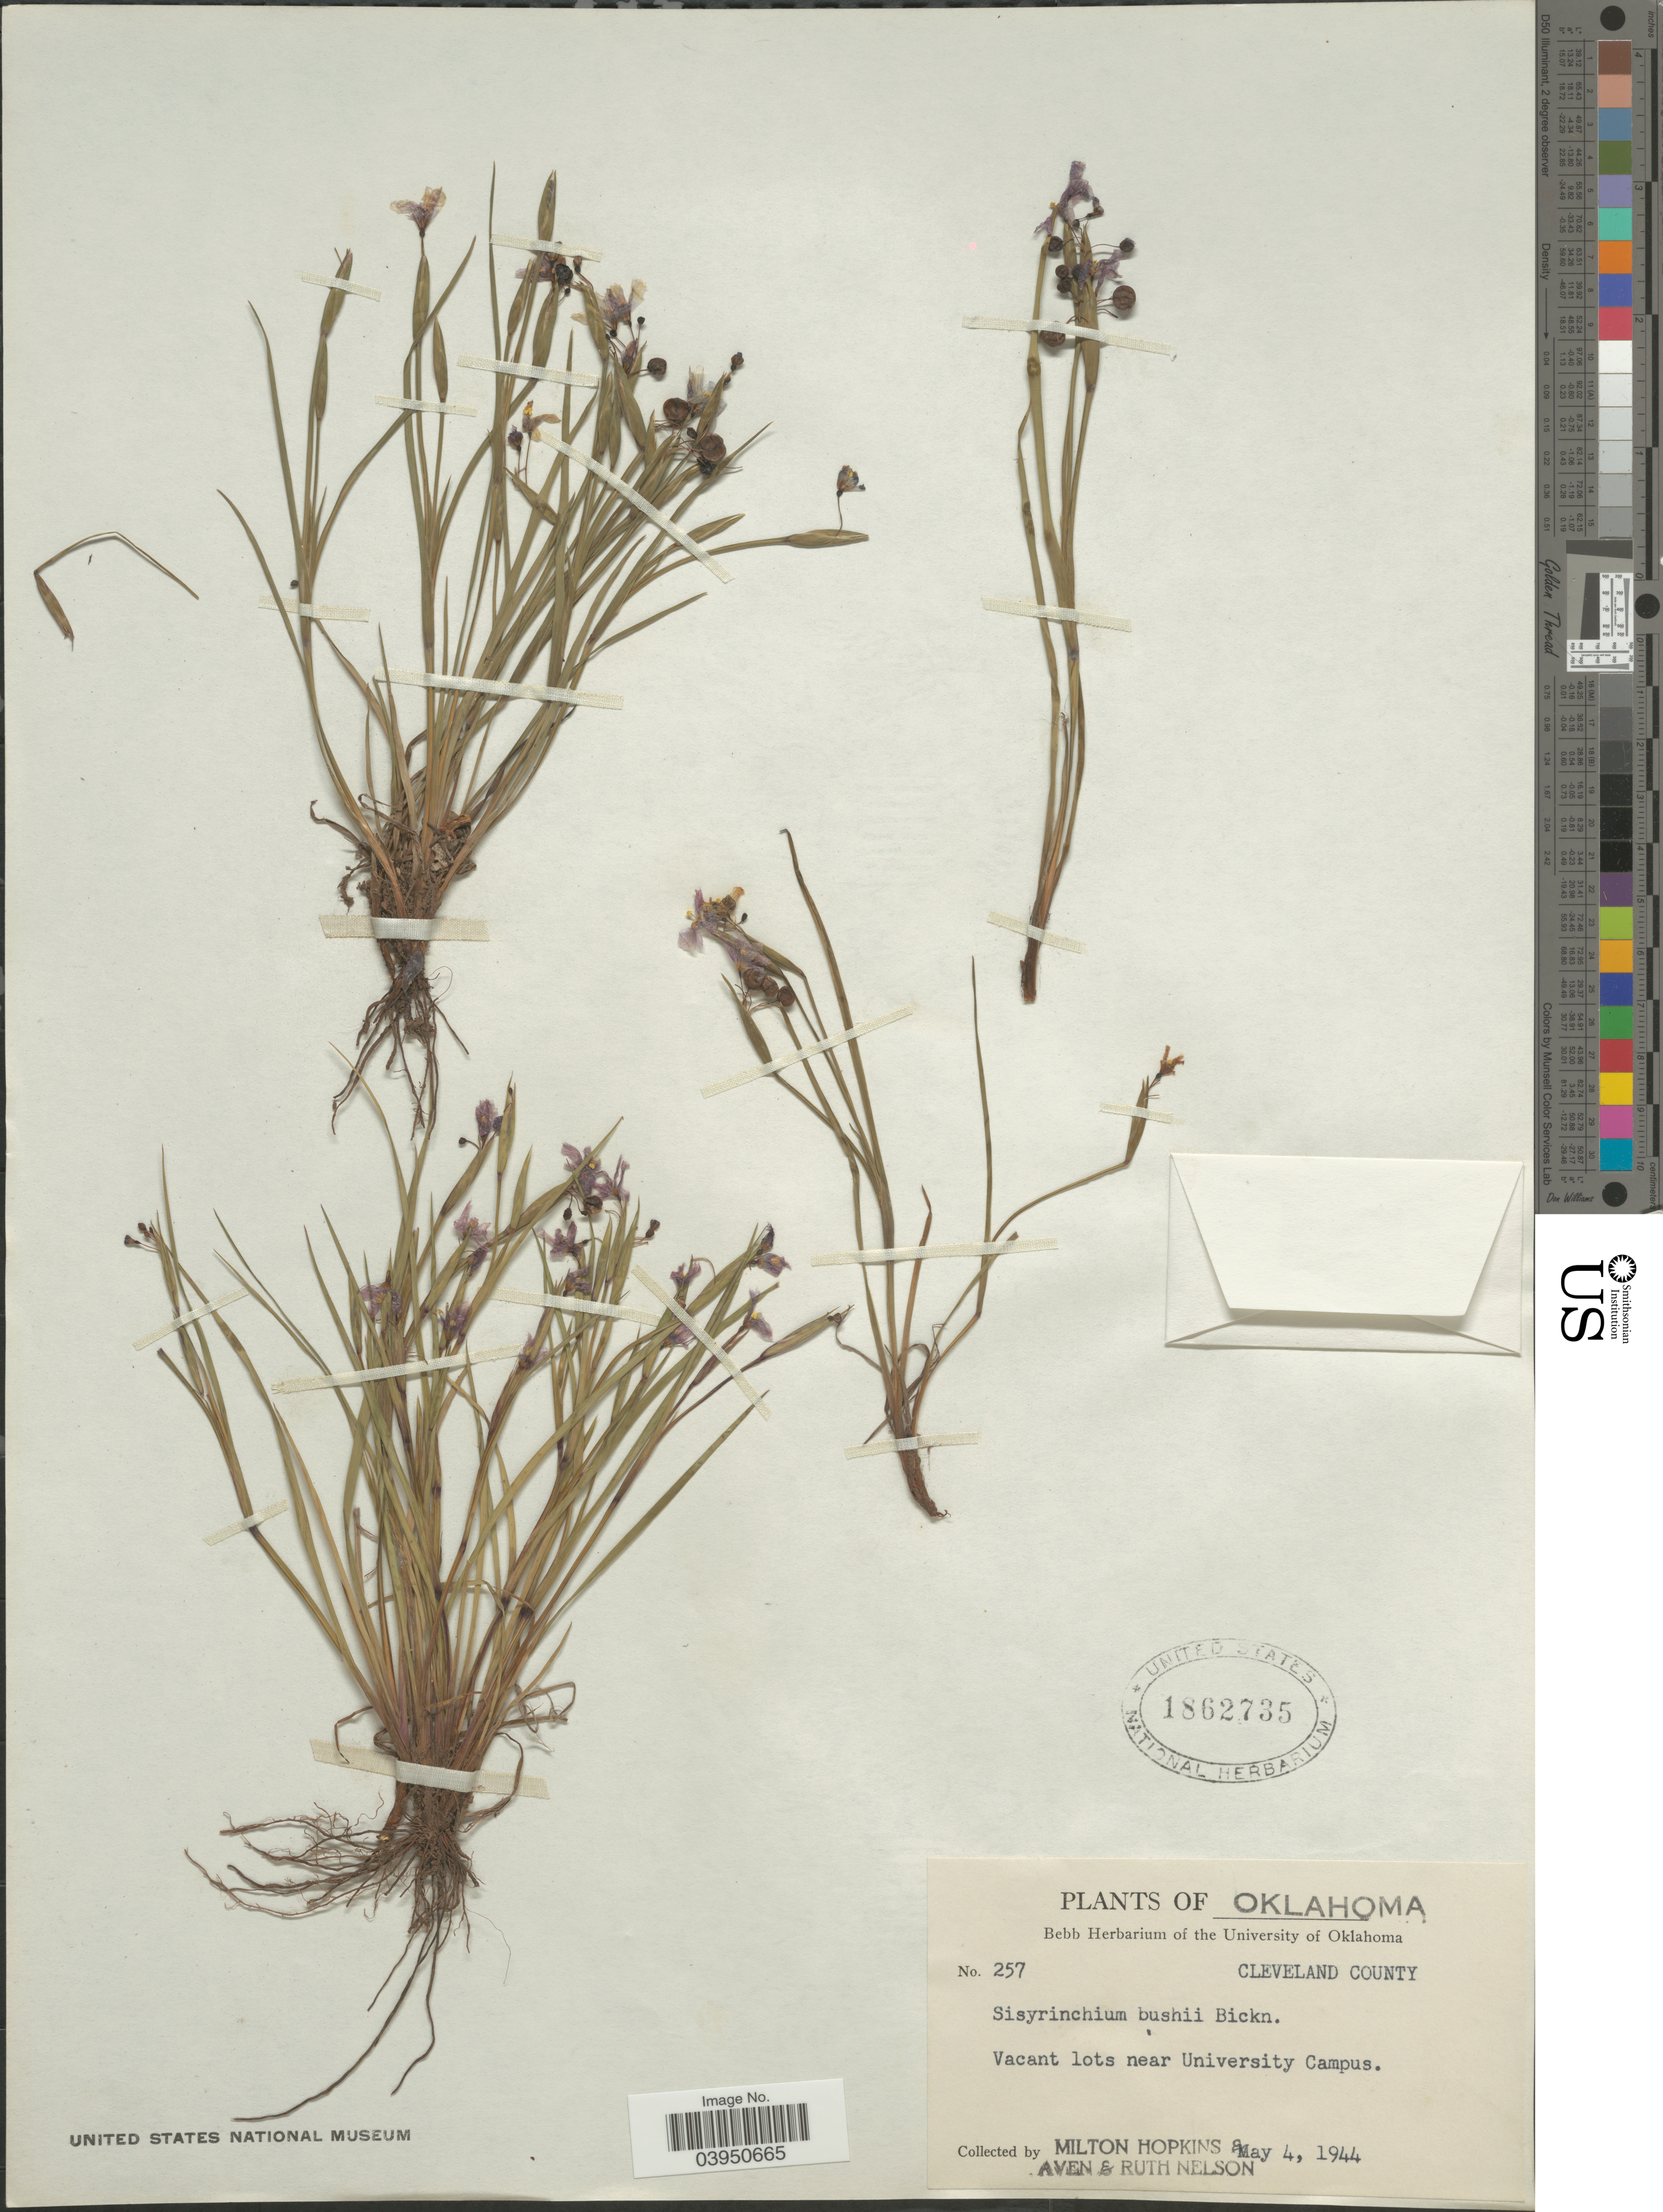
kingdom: Plantae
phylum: Tracheophyta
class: Liliopsida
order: Asparagales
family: Iridaceae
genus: Sisyrinchium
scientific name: Sisyrinchium bushii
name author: E.P. Bicknell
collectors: M. Hopkins, A. Nelson & R. A. Nelson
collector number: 257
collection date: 1944-05-04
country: United States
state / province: Oklahoma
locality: Cleveland County. Vacant lots near University Campus.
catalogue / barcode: US 1862735